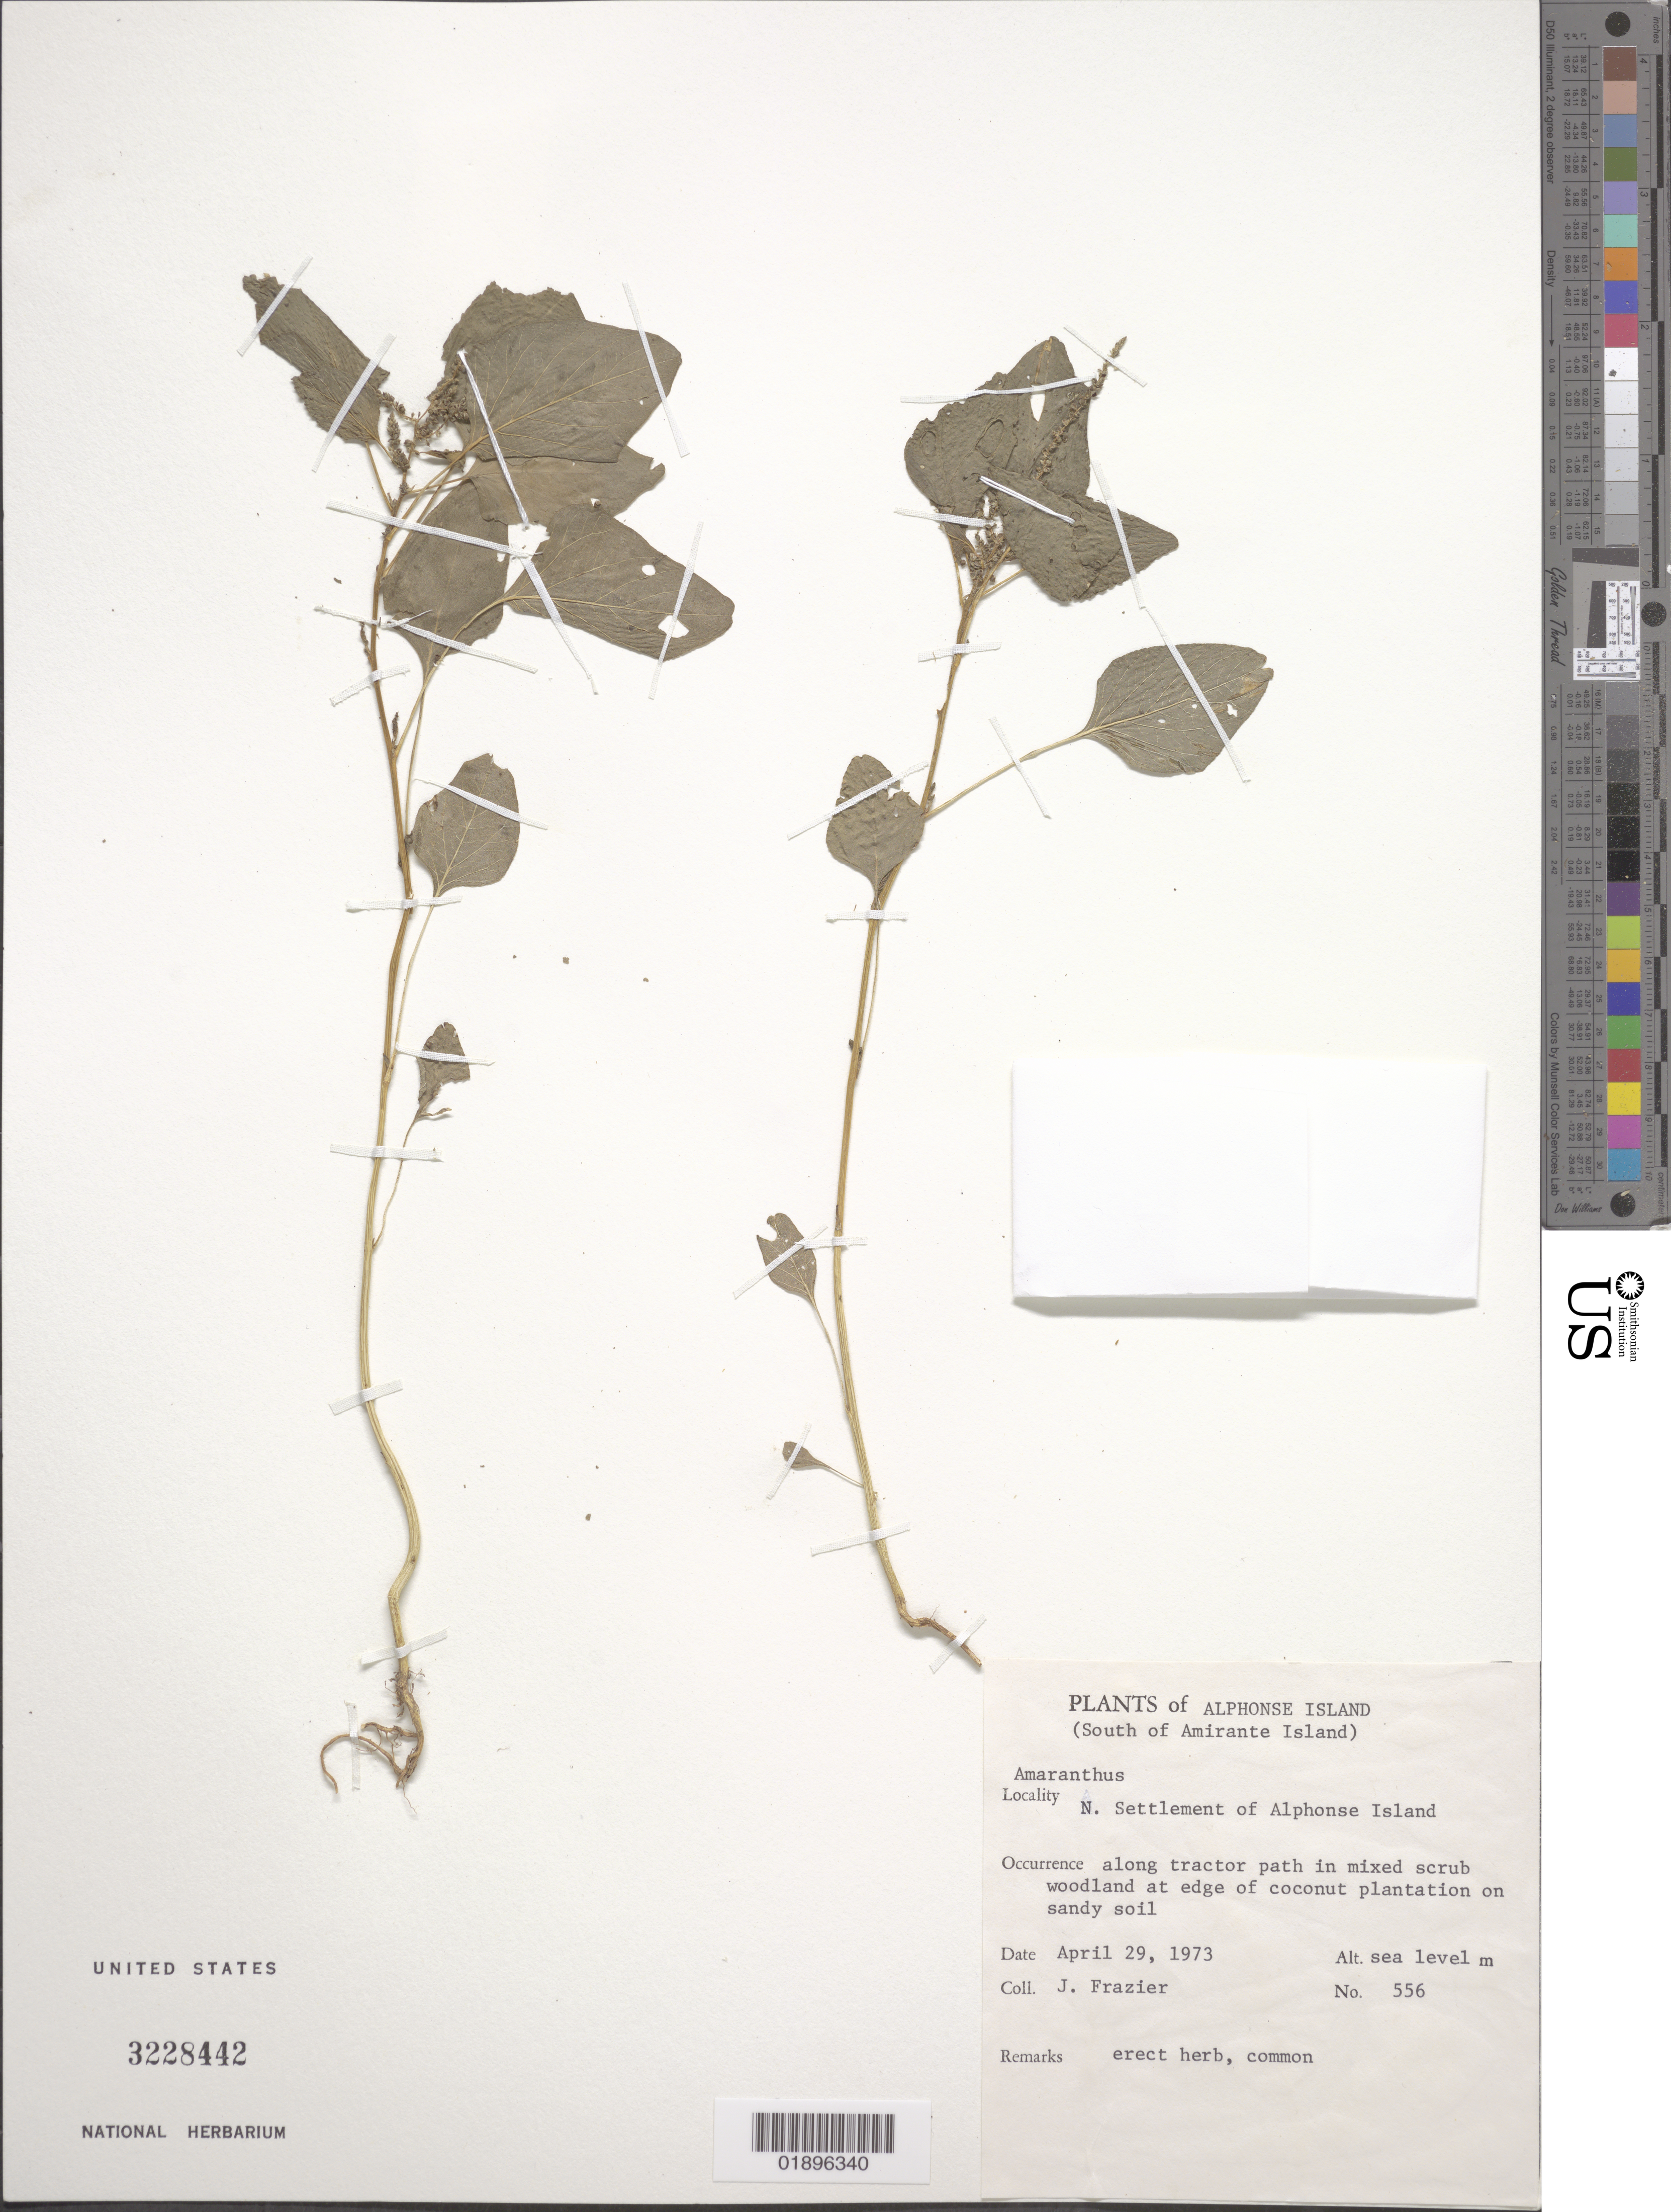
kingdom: Plantae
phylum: Tracheophyta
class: Magnoliopsida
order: Caryophyllales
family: Amaranthaceae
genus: Amaranthus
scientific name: Amaranthus sp.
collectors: J. Frazier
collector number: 556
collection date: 1973-04-29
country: Seychelles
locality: Alphonse Island (South of Amirante Island). N. Settlement of Alphonse Island.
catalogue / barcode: US 3228442